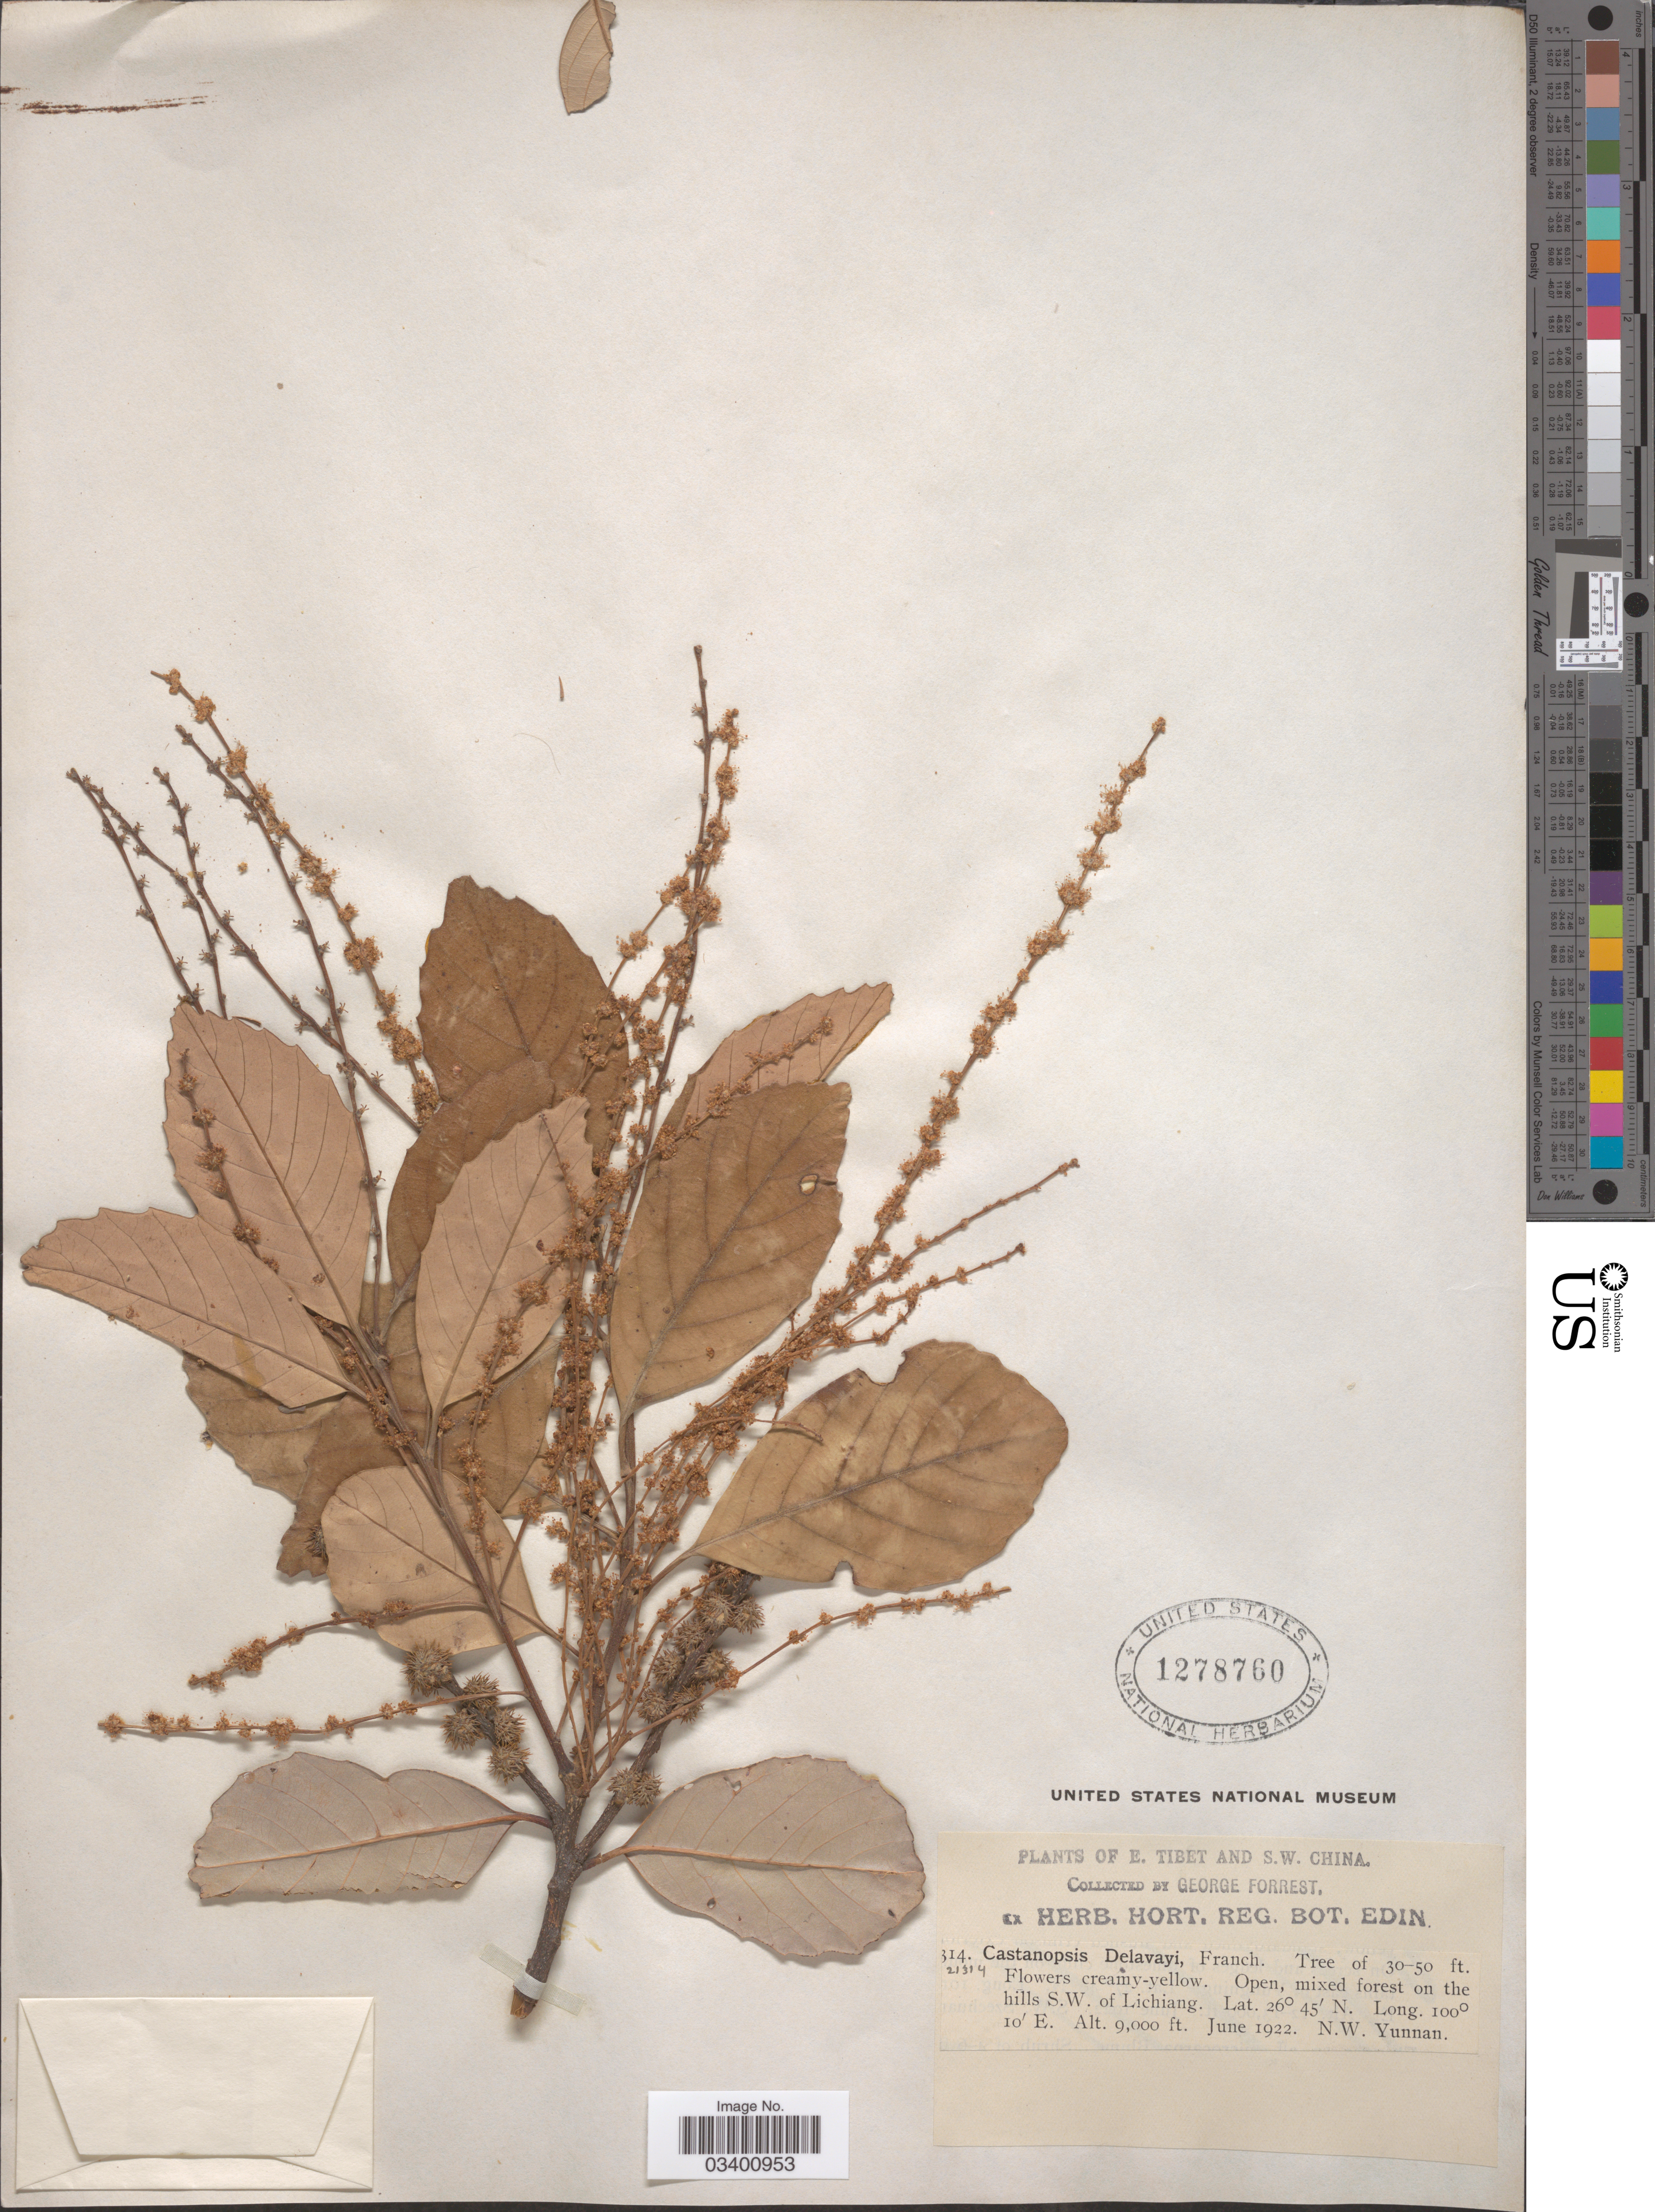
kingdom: Plantae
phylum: Tracheophyta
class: Magnoliopsida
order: Fagales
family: Fagaceae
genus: Castanopsis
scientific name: Castanopsis delavayi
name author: Franch.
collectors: G. Forrest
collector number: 21314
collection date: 1922-06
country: China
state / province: Yunnan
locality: E. Tibet and S.W. China. Open, mixed forest on the hills S.W. of Lichiang. N.W. Yunnan.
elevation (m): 2743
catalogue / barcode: US 1278760